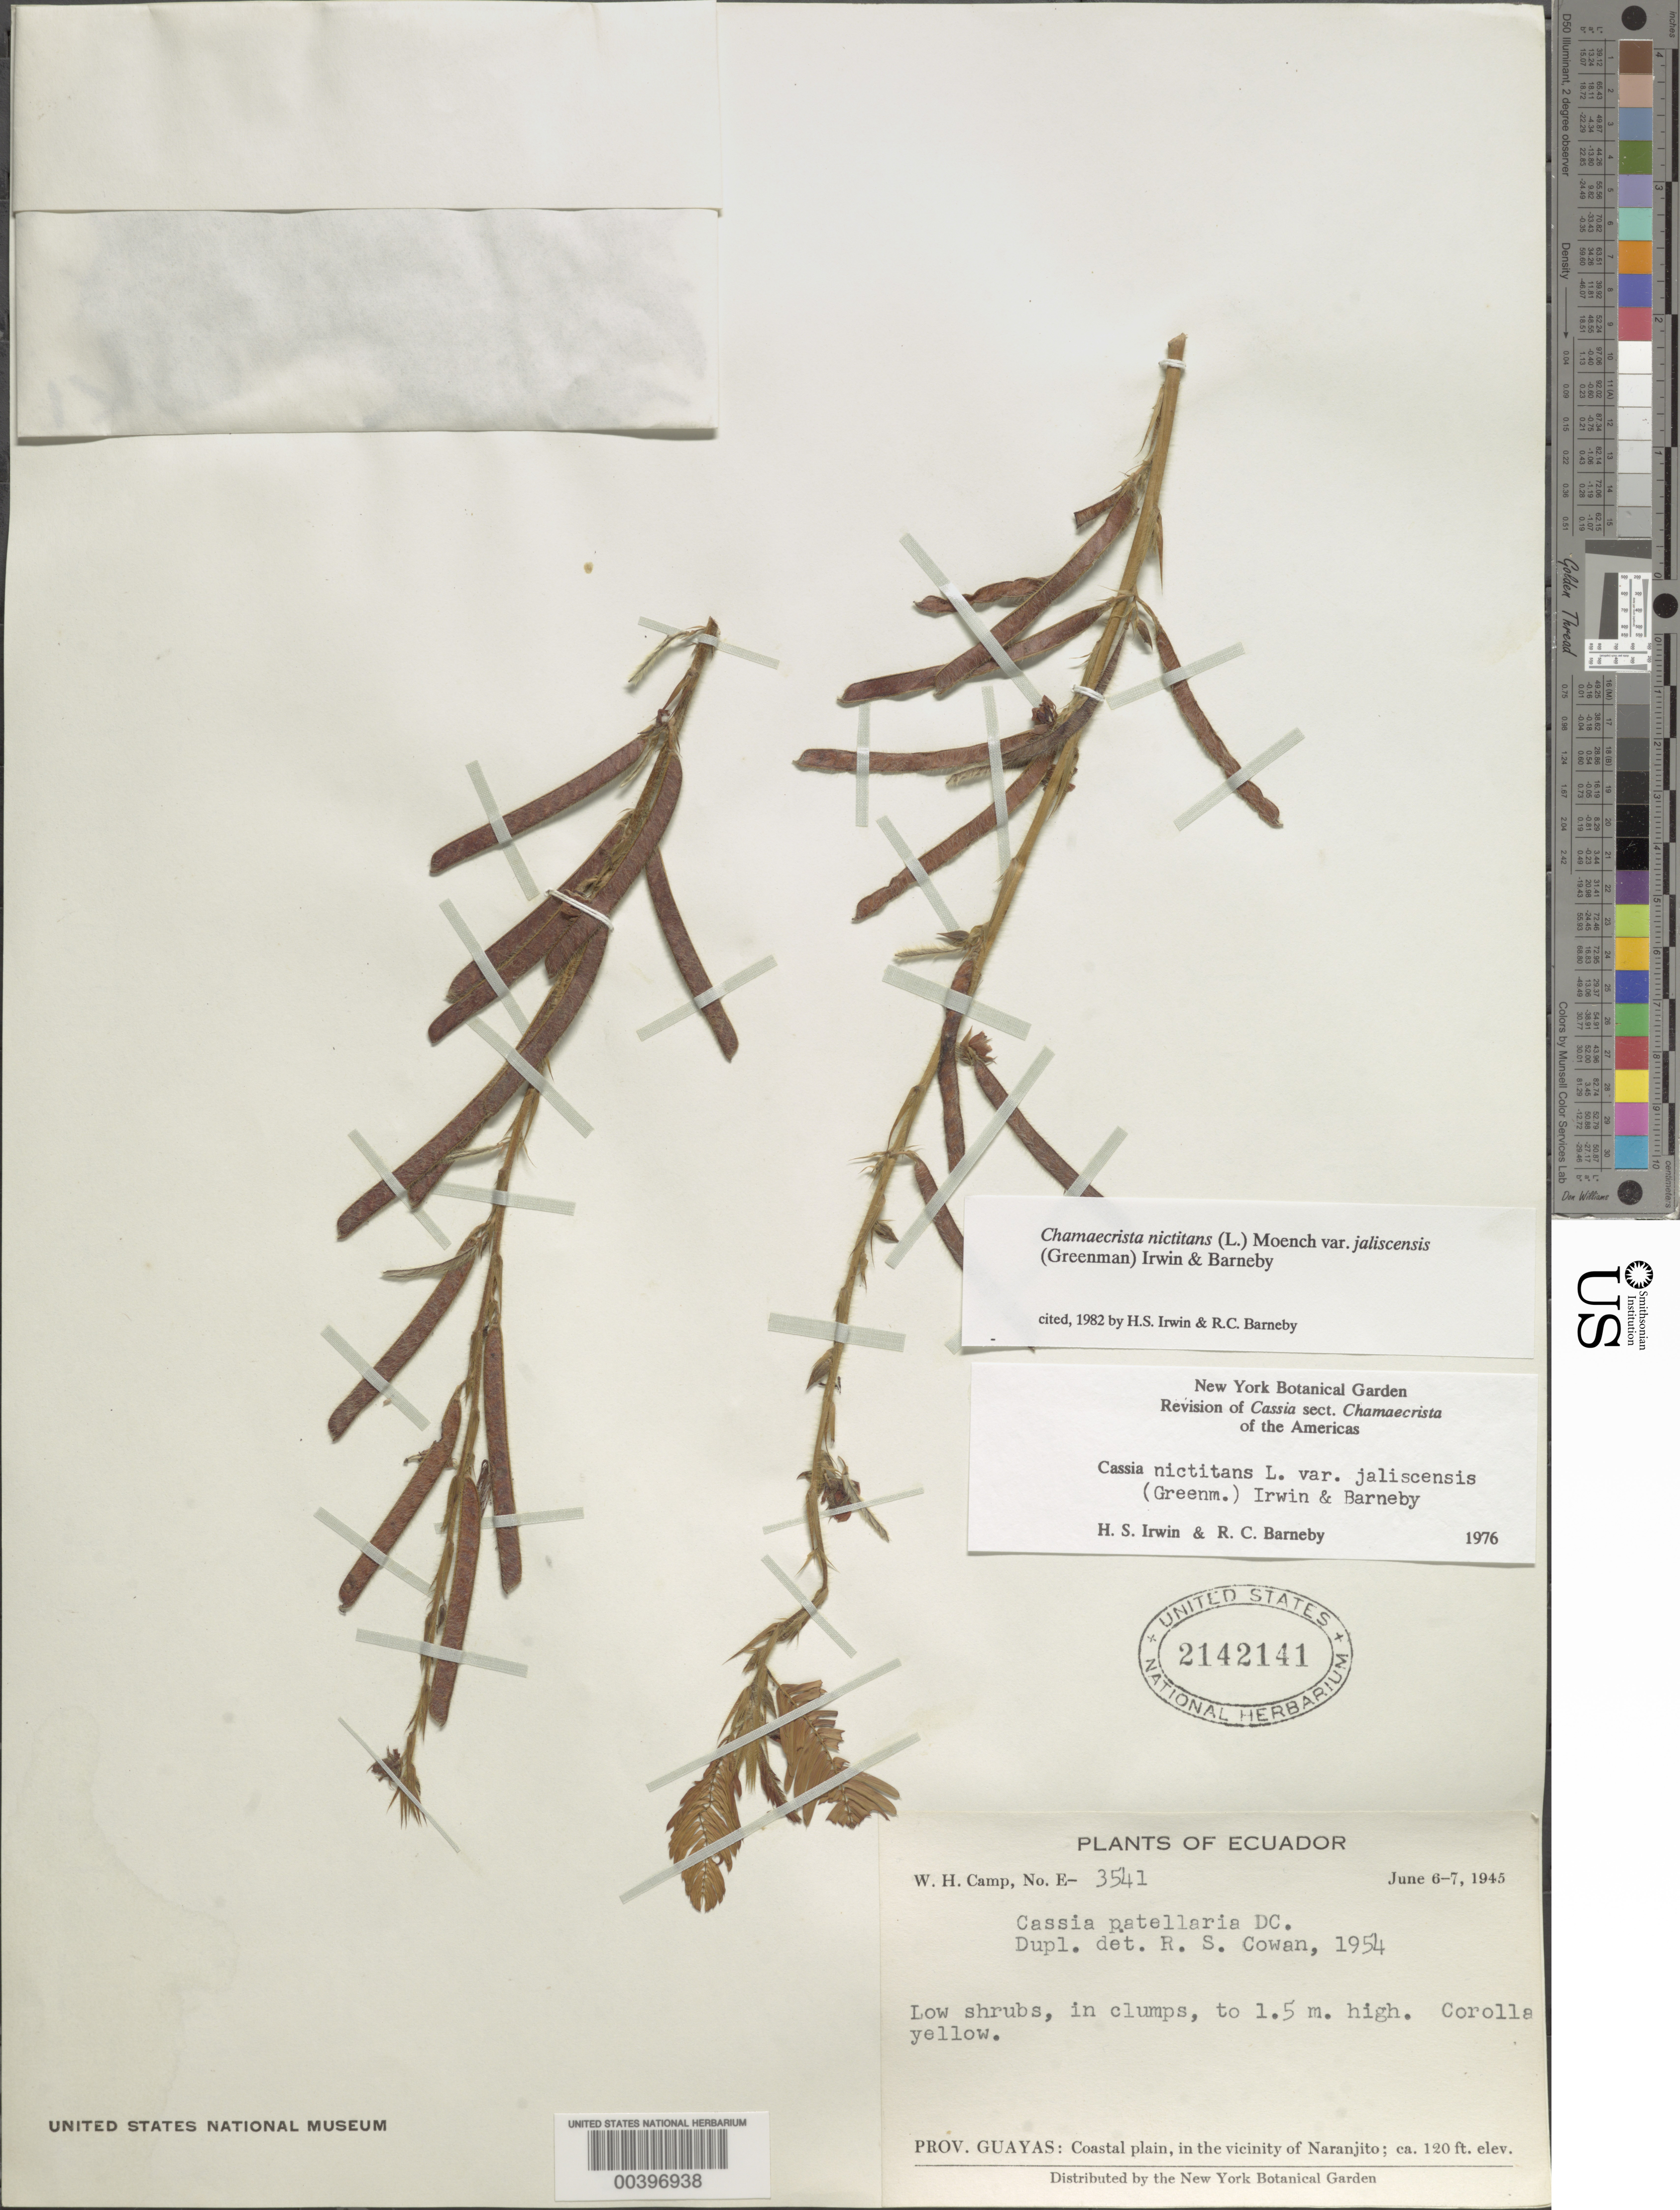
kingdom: Plantae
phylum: Tracheophyta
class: Magnoliopsida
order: Fabales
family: Fabaceae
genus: Chamaecrista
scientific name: Chamaecrista nictitans var. jaliscensis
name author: (Greenm.) H.S. Irwin & Barneby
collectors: W. H. Camp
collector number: E-3541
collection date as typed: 06 Jun 1945 to 07 Jun 1945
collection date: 1945-06-06/1945-06-07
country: Ecuador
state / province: Guayas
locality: Coastal plain, in the vicinity of Naranjito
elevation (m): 120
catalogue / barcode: US 2142141